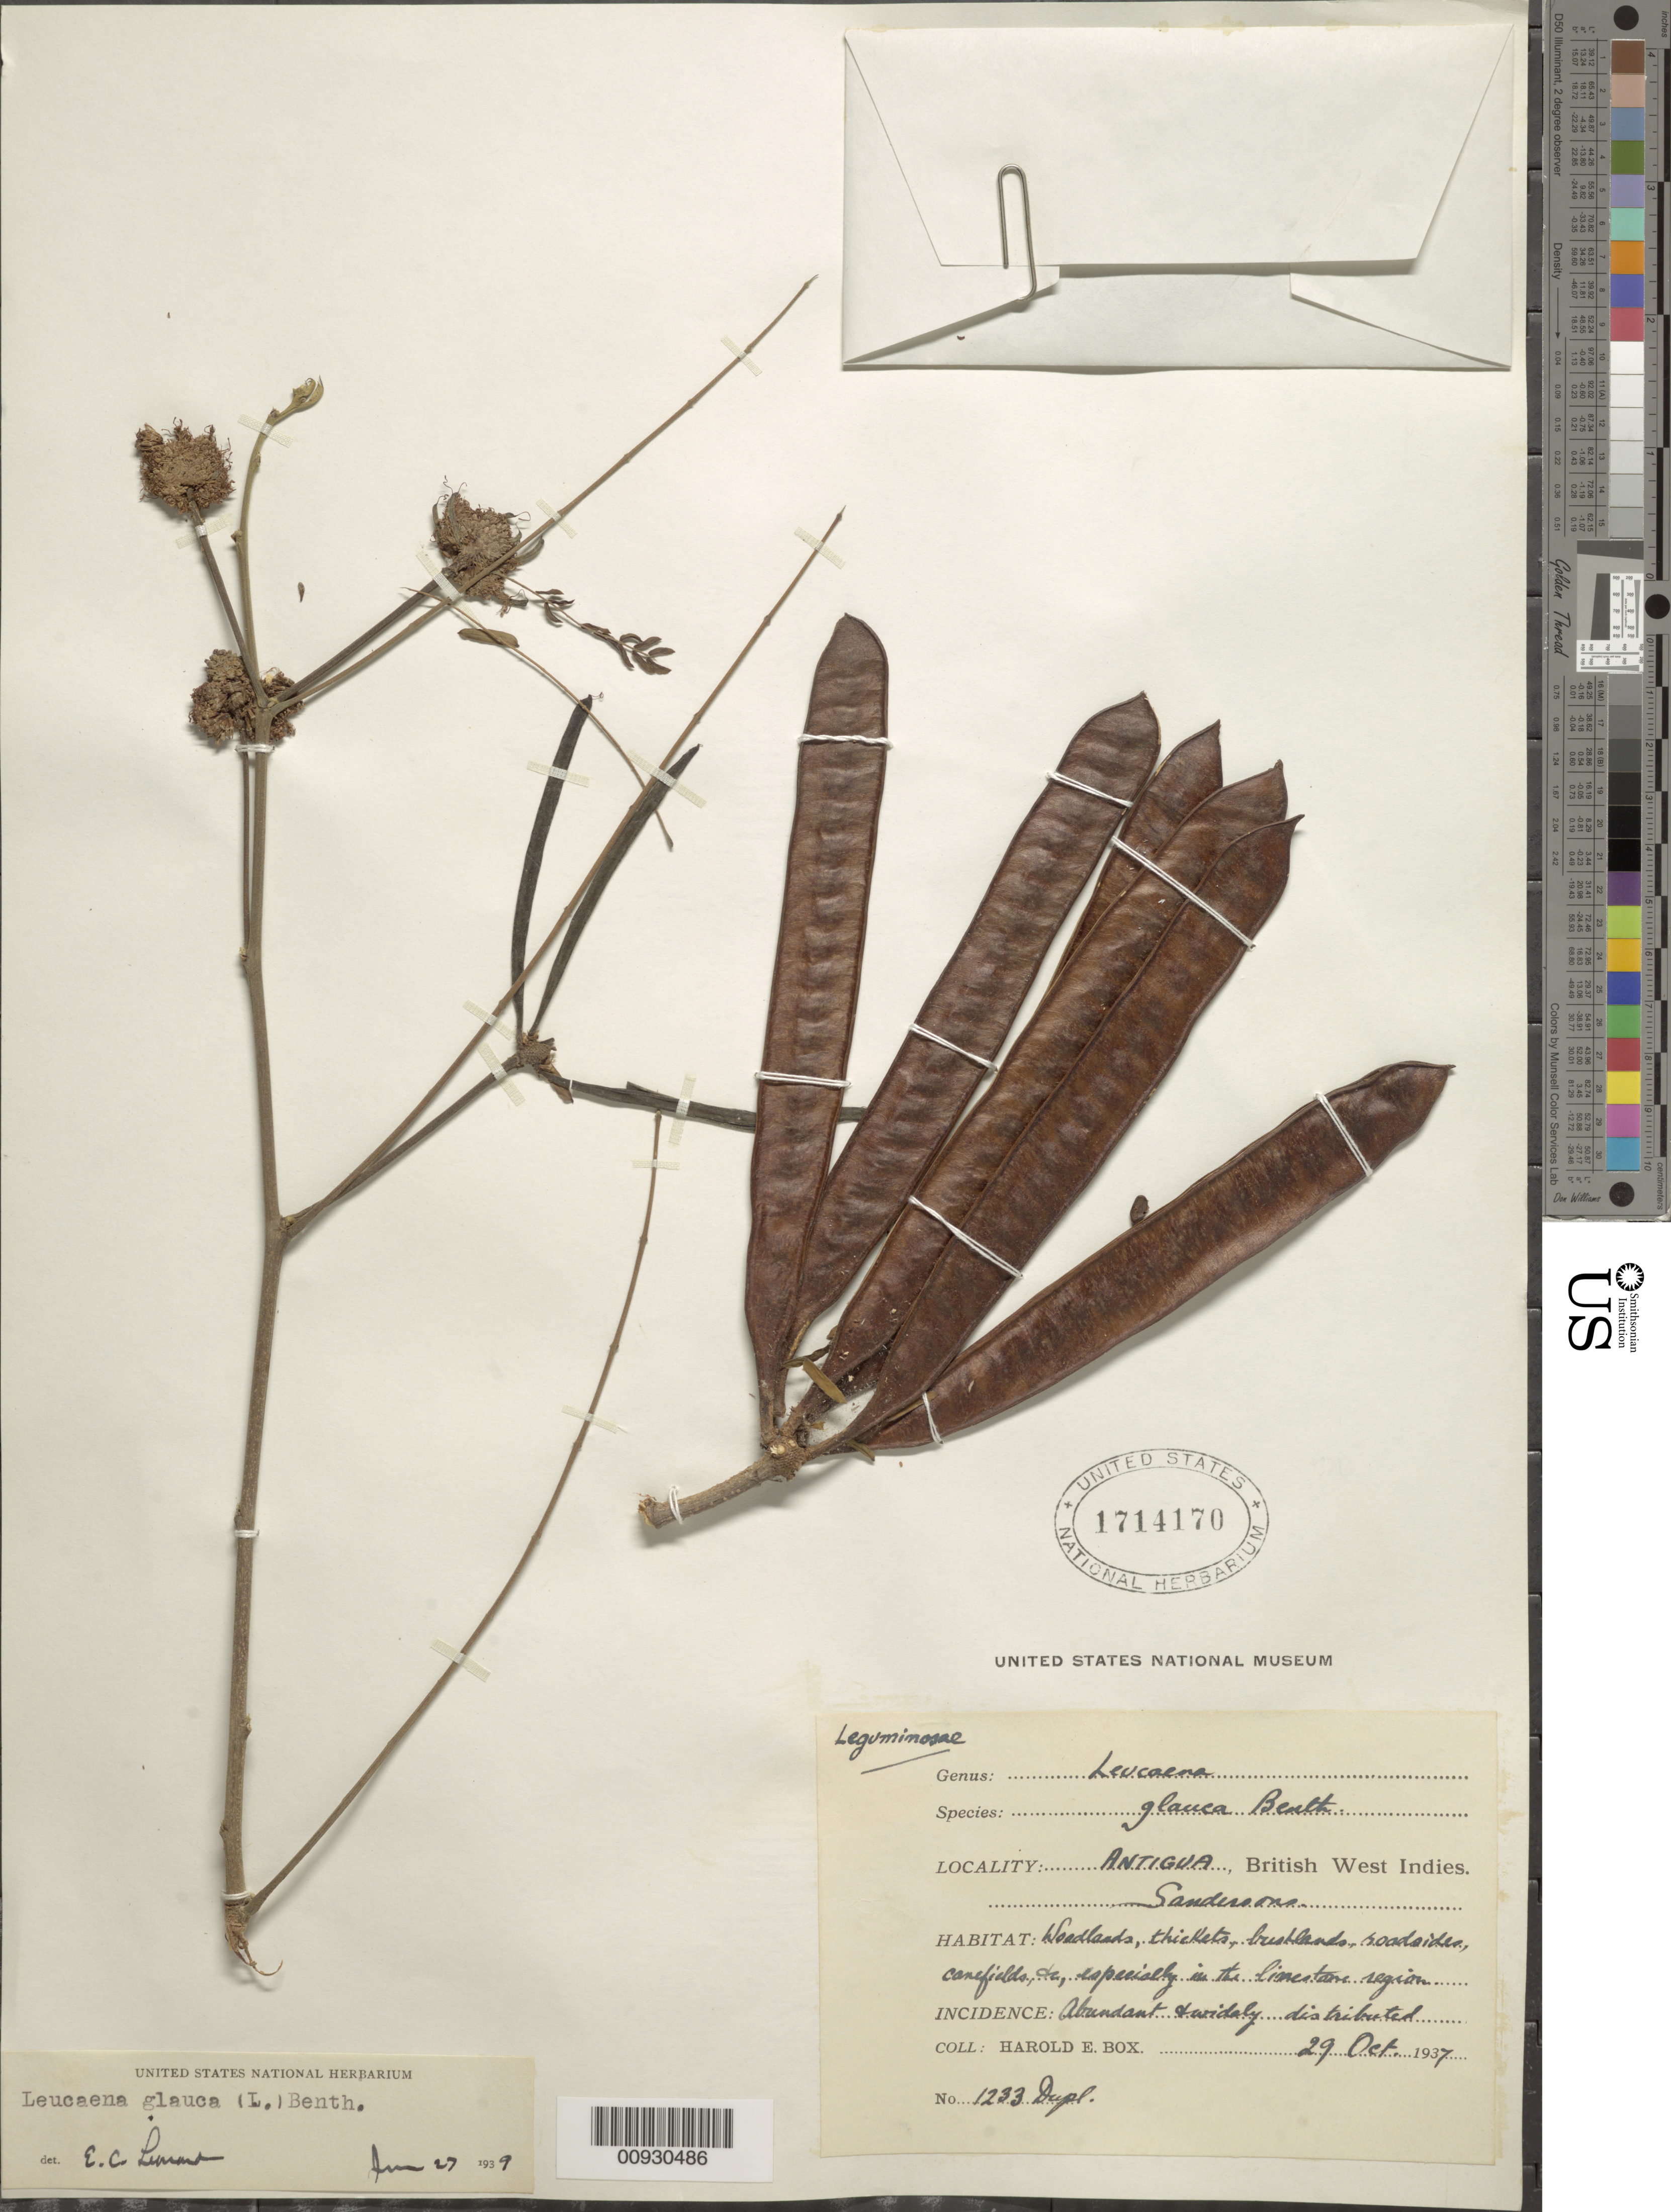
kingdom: Plantae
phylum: Tracheophyta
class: Magnoliopsida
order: Fabales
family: Fabaceae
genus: Leucaena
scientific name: Leucaena leucocephala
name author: (Lam.) de Wit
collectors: H. E. Box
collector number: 1233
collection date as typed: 29 Oct 1937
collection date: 1937-10-29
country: Antigua and Barbuda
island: Antigua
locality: Sandersons, Woodlands, thickets, brushlands, roadsides, cornfields, especially in the limestone region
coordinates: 0 N, 0 E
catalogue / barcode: US 1714170